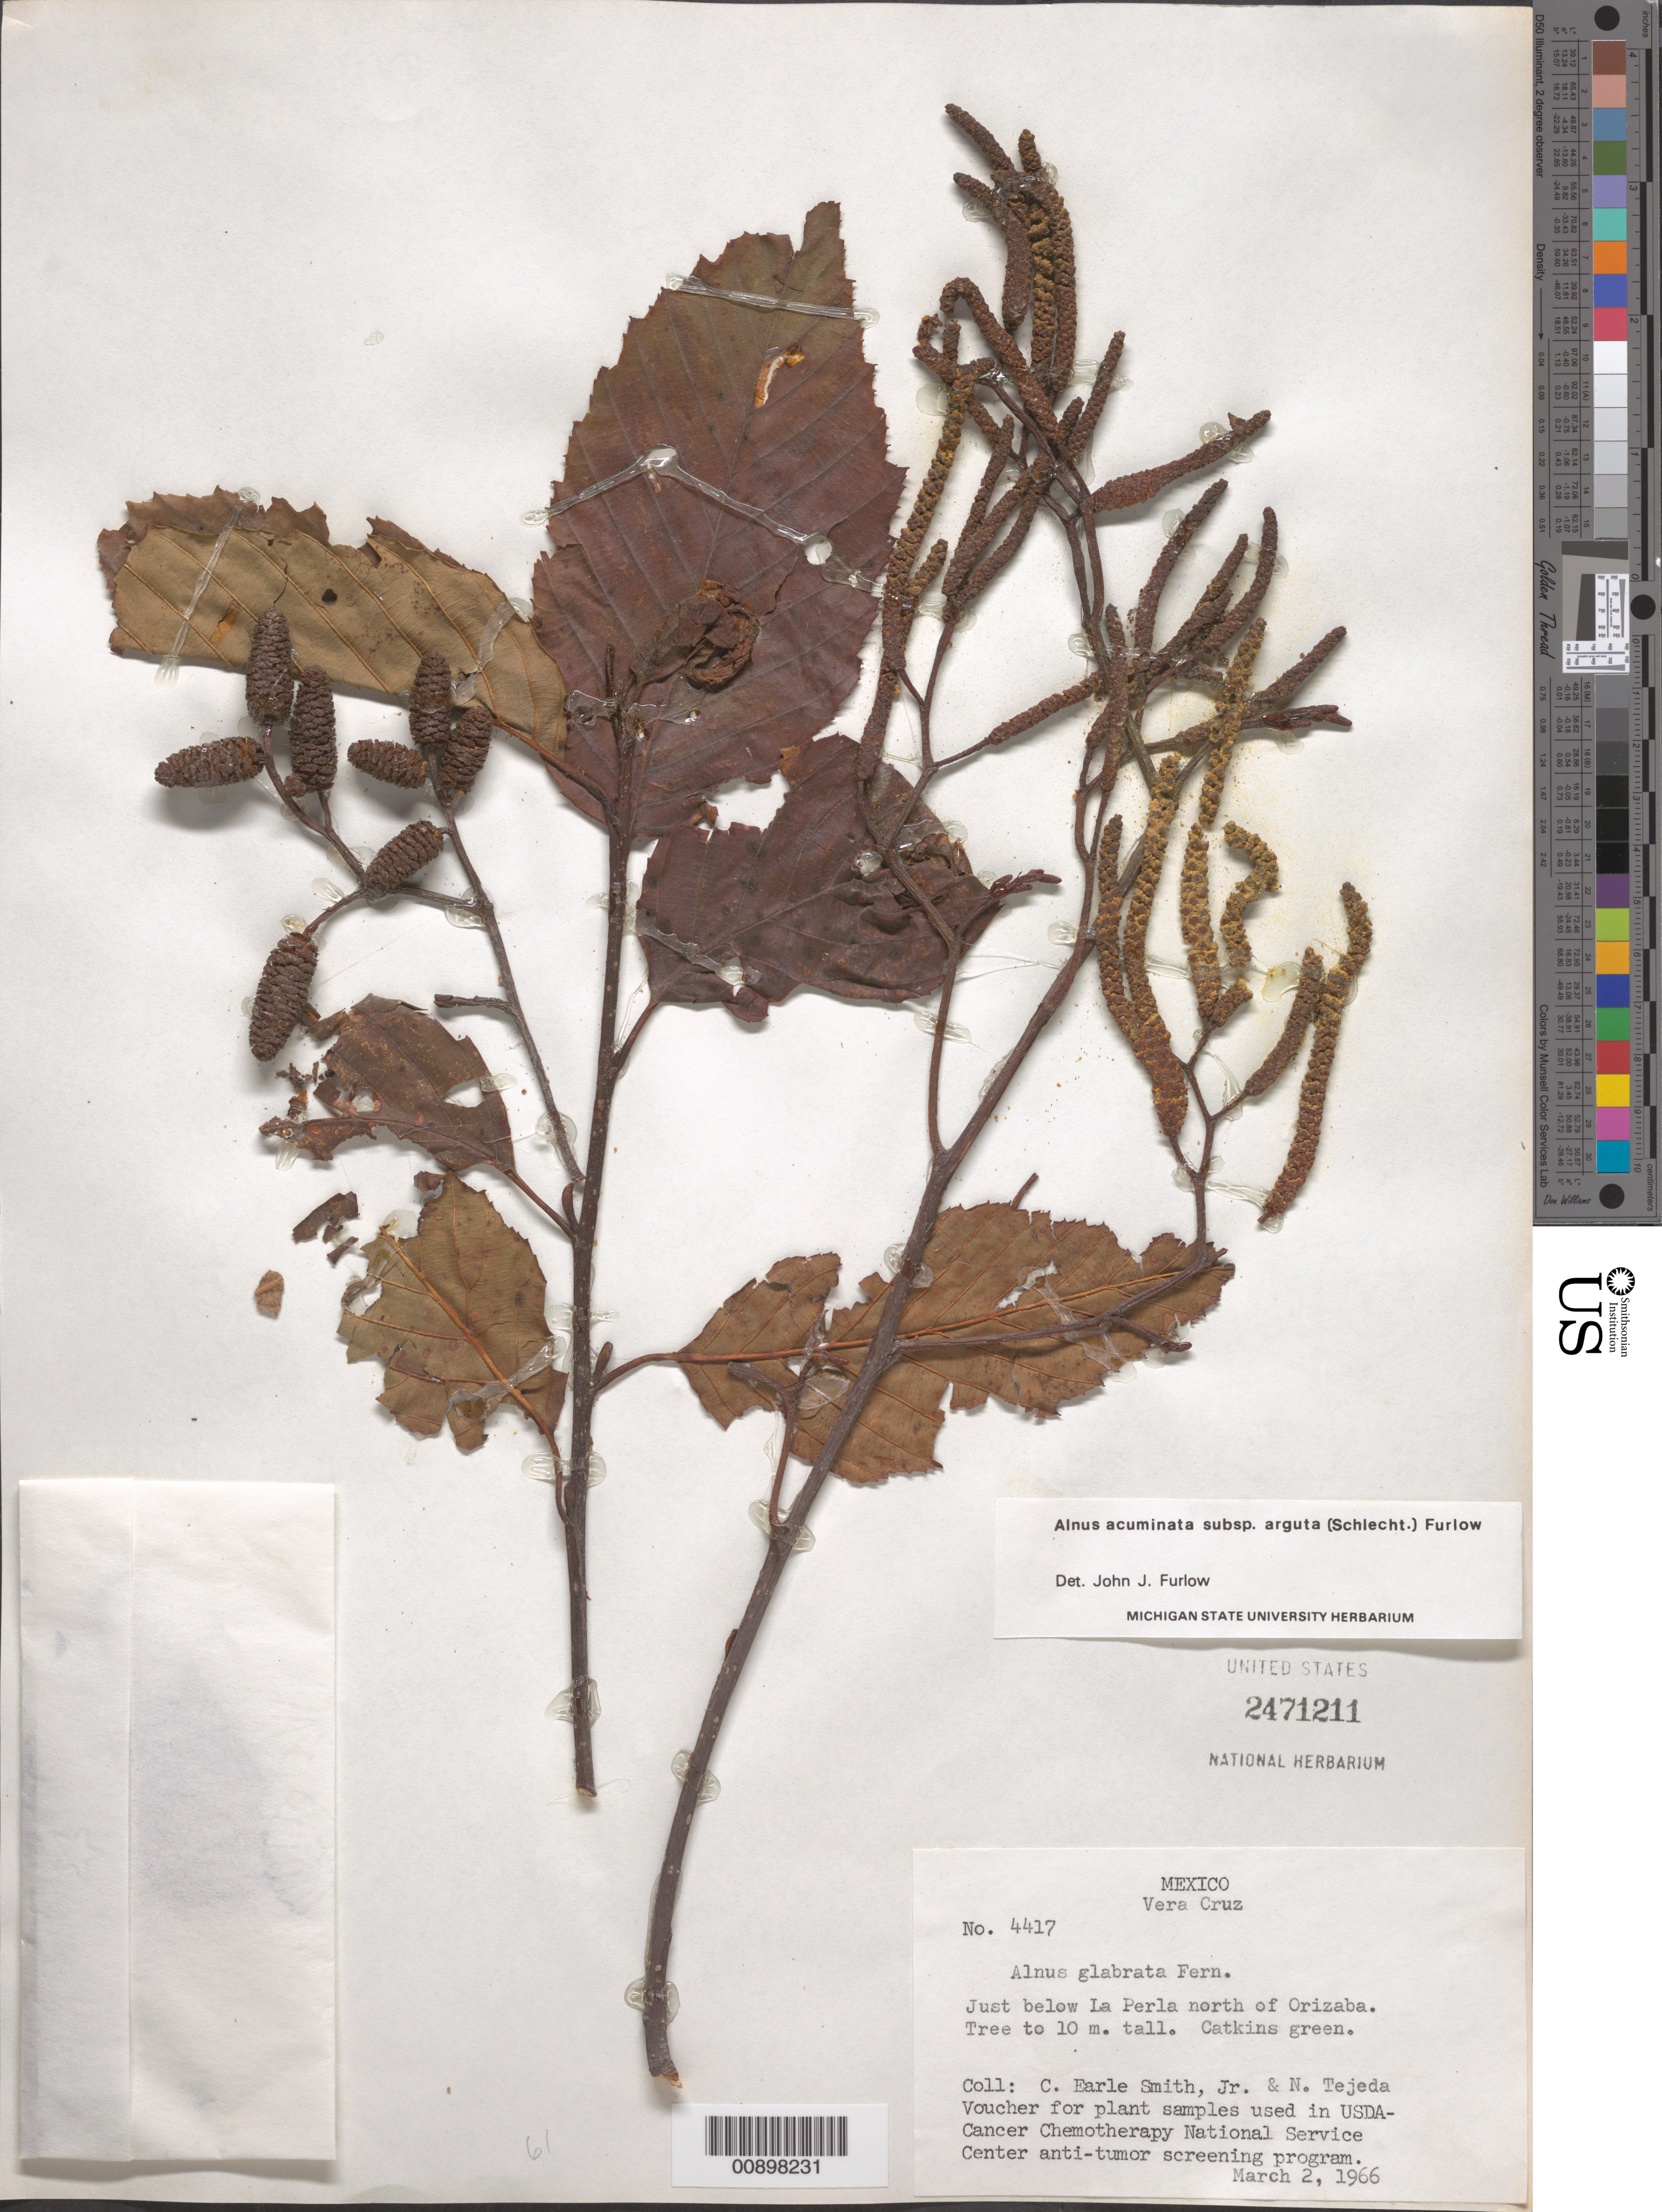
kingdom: Plantae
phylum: Tracheophyta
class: Magnoliopsida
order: Fagales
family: Betulaceae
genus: Alnus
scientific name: Alnus acuminata subsp. arguta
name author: (Schltdl.) Furlow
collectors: C. E. Smith Jr. & N. Tejeda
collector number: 4417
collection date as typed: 02 Mar 1966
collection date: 1966-03-02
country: Mexico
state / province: Veracruz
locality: Just below La Perla north of Orizaba, Veracruz.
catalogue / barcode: US 2471211